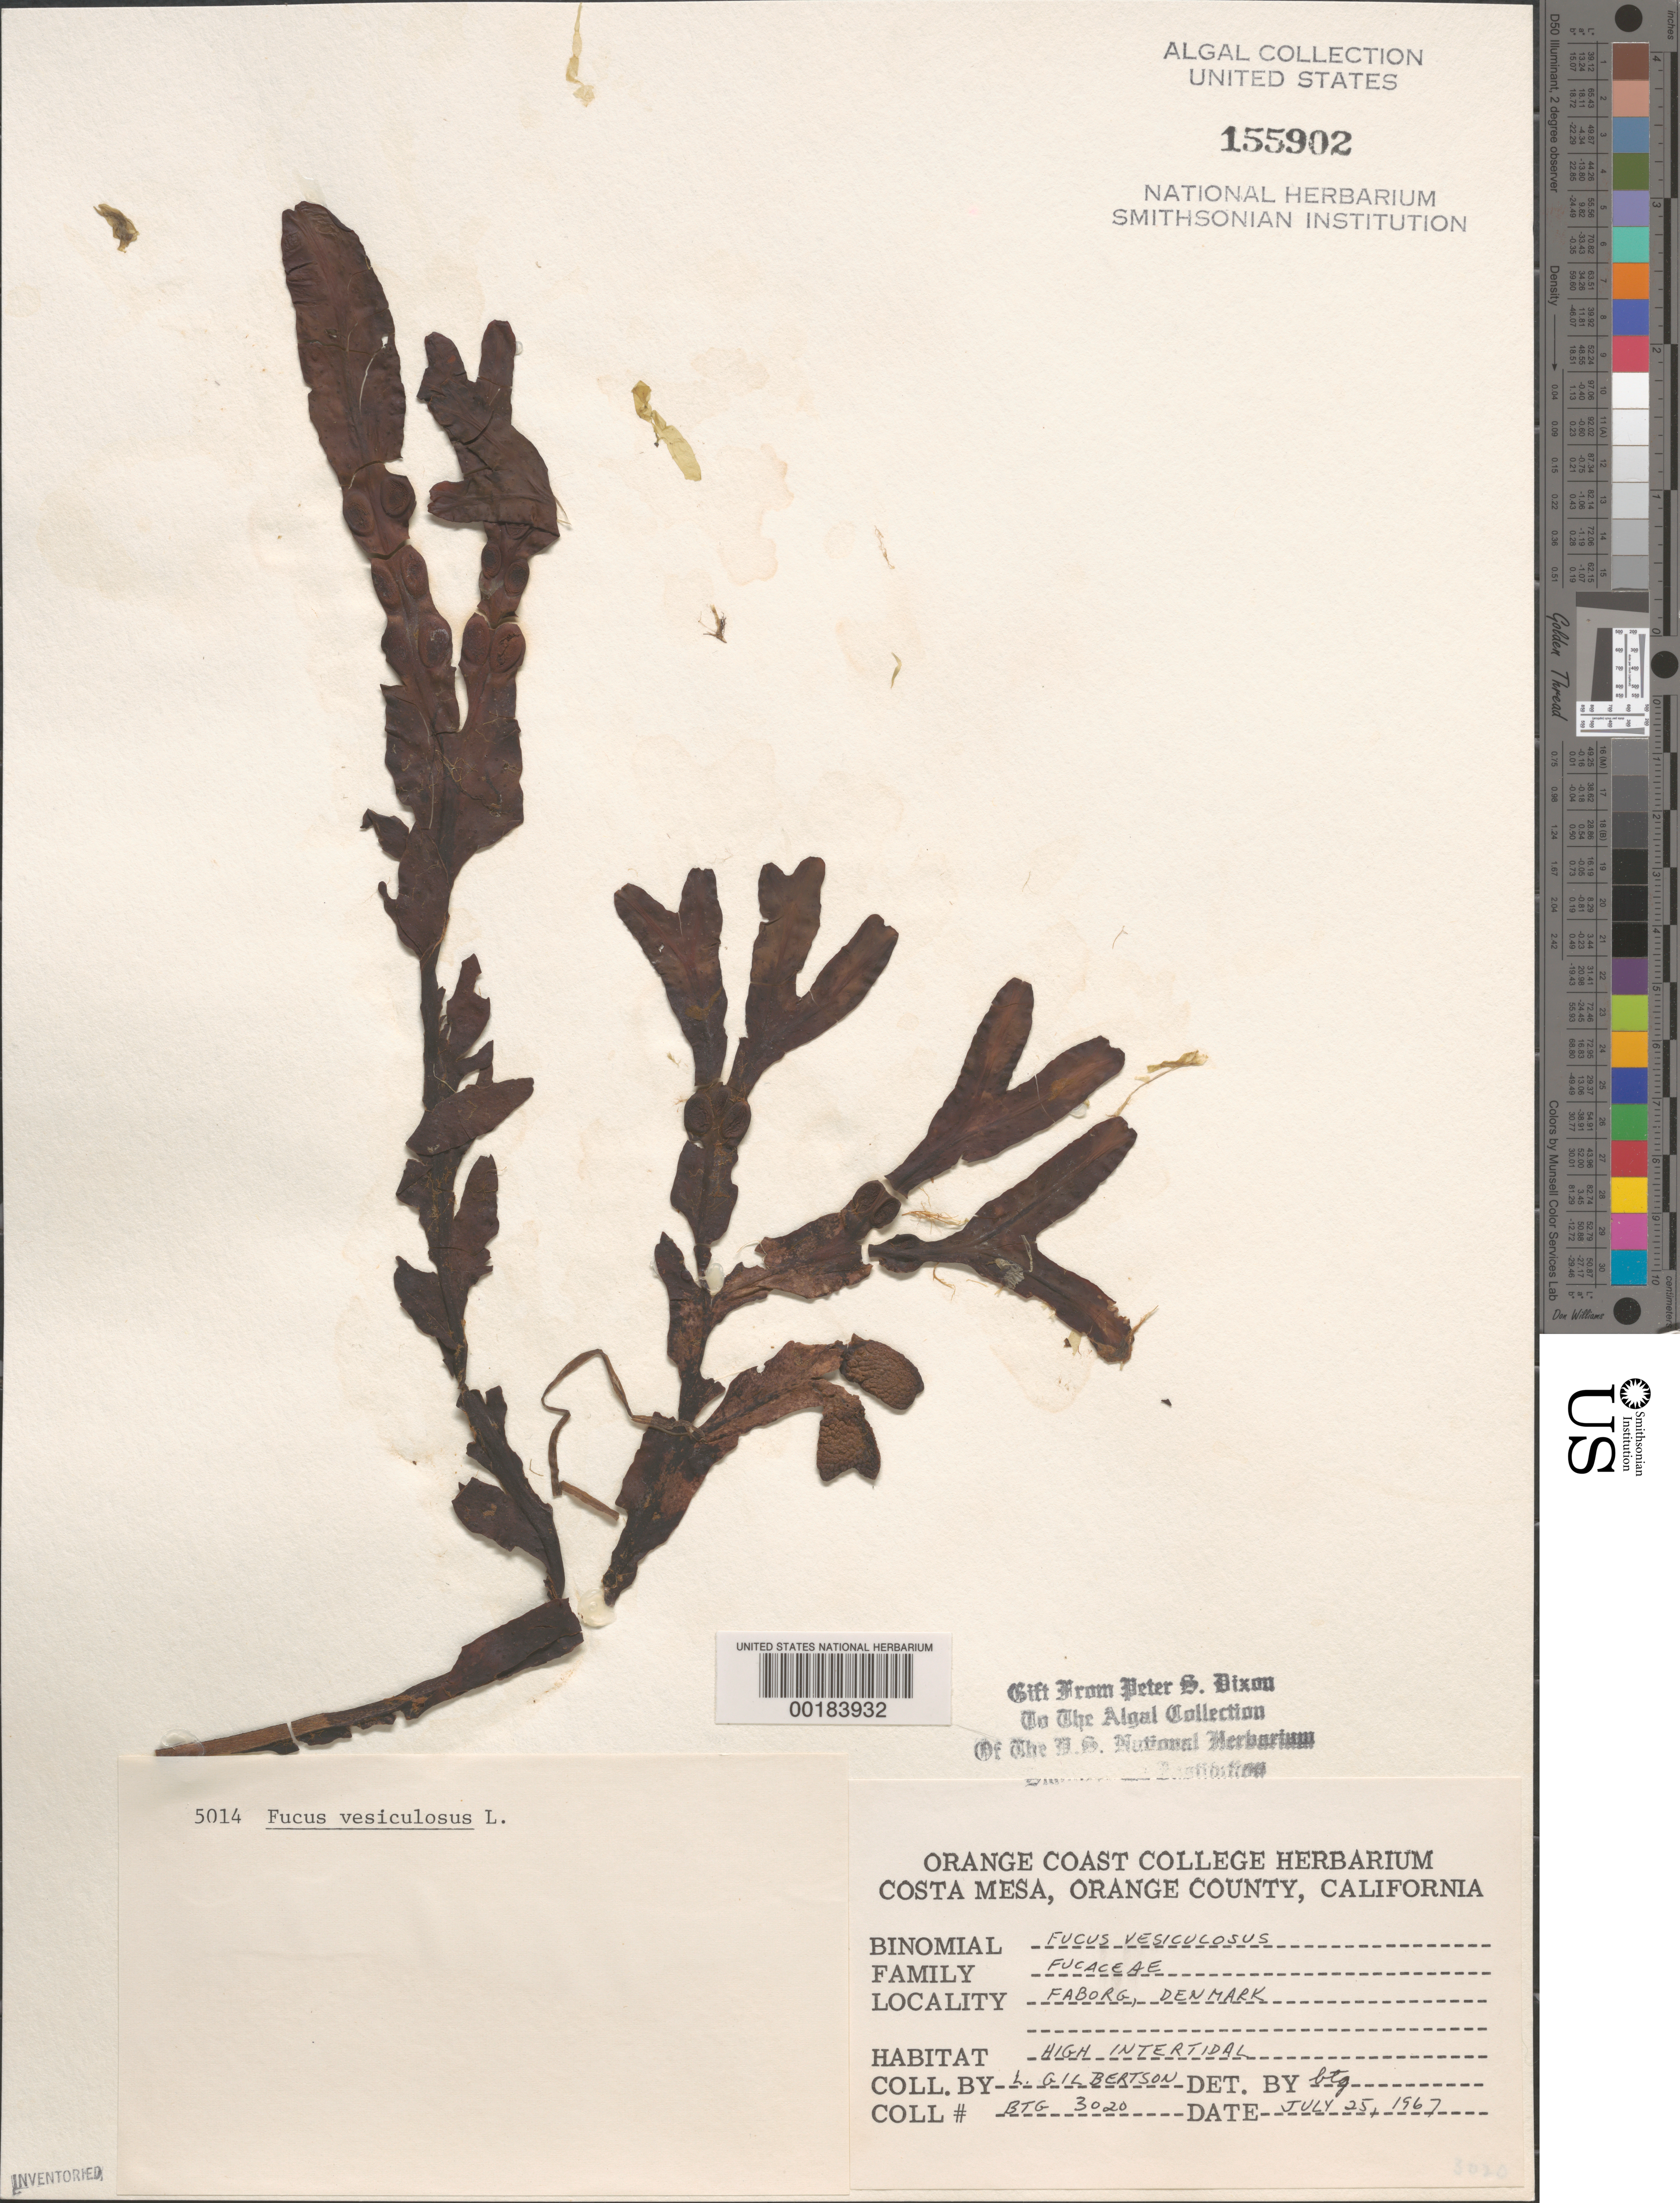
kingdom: Chromista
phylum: Ochrophyta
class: Phaeophyceae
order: Fucales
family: Fucaceae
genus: Fucus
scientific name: Fucus vesiculosus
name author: L.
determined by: Gittins, B. T.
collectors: L. Gilbertson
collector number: BTG 3020 & PSD 5014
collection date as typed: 25 Jul 1967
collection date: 1967-07-25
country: Denmark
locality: Faborg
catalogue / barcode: US 155902